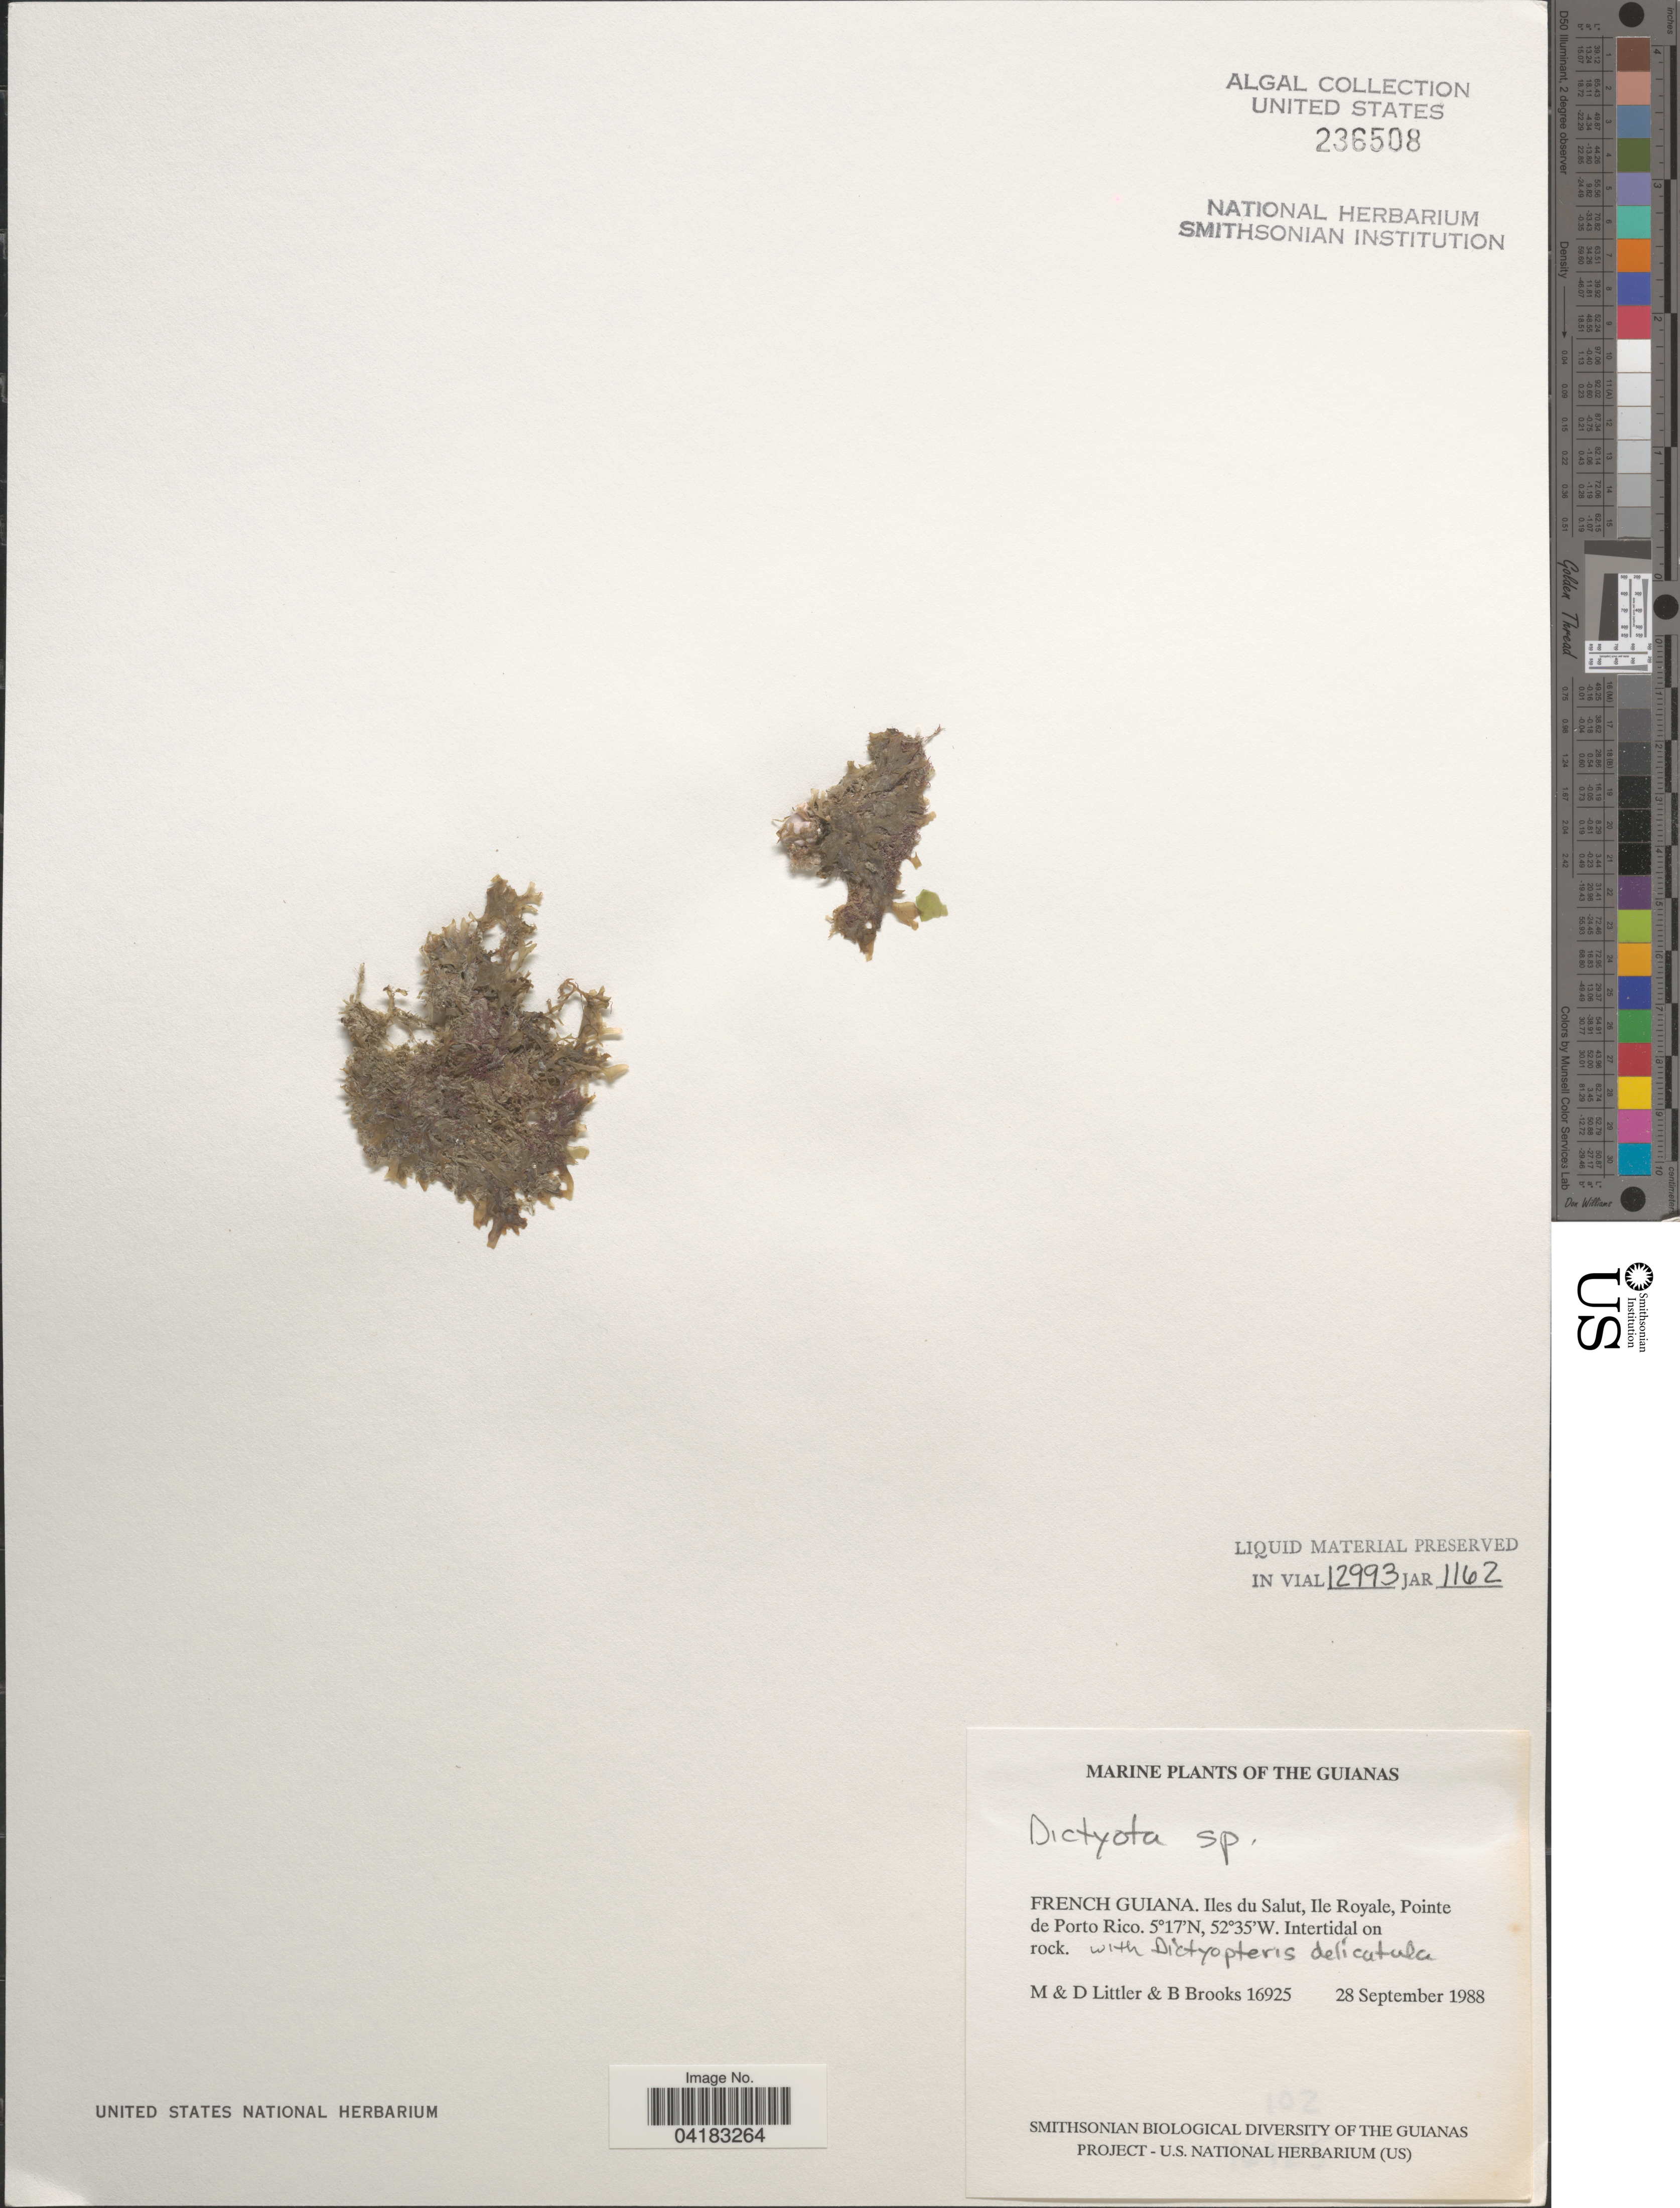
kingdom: Chromista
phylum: Ochrophyta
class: Phaeophyceae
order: Dictyotales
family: Dictyotaceae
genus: Dictyota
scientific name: Dictyota sp.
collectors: M. Littler, D. S. Littler & B. Brooks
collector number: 16925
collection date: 1988-09-28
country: French Guiana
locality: The Guianas. Iles du Salut, Ile Royale, Pointe de Porto Rico.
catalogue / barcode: US 236508